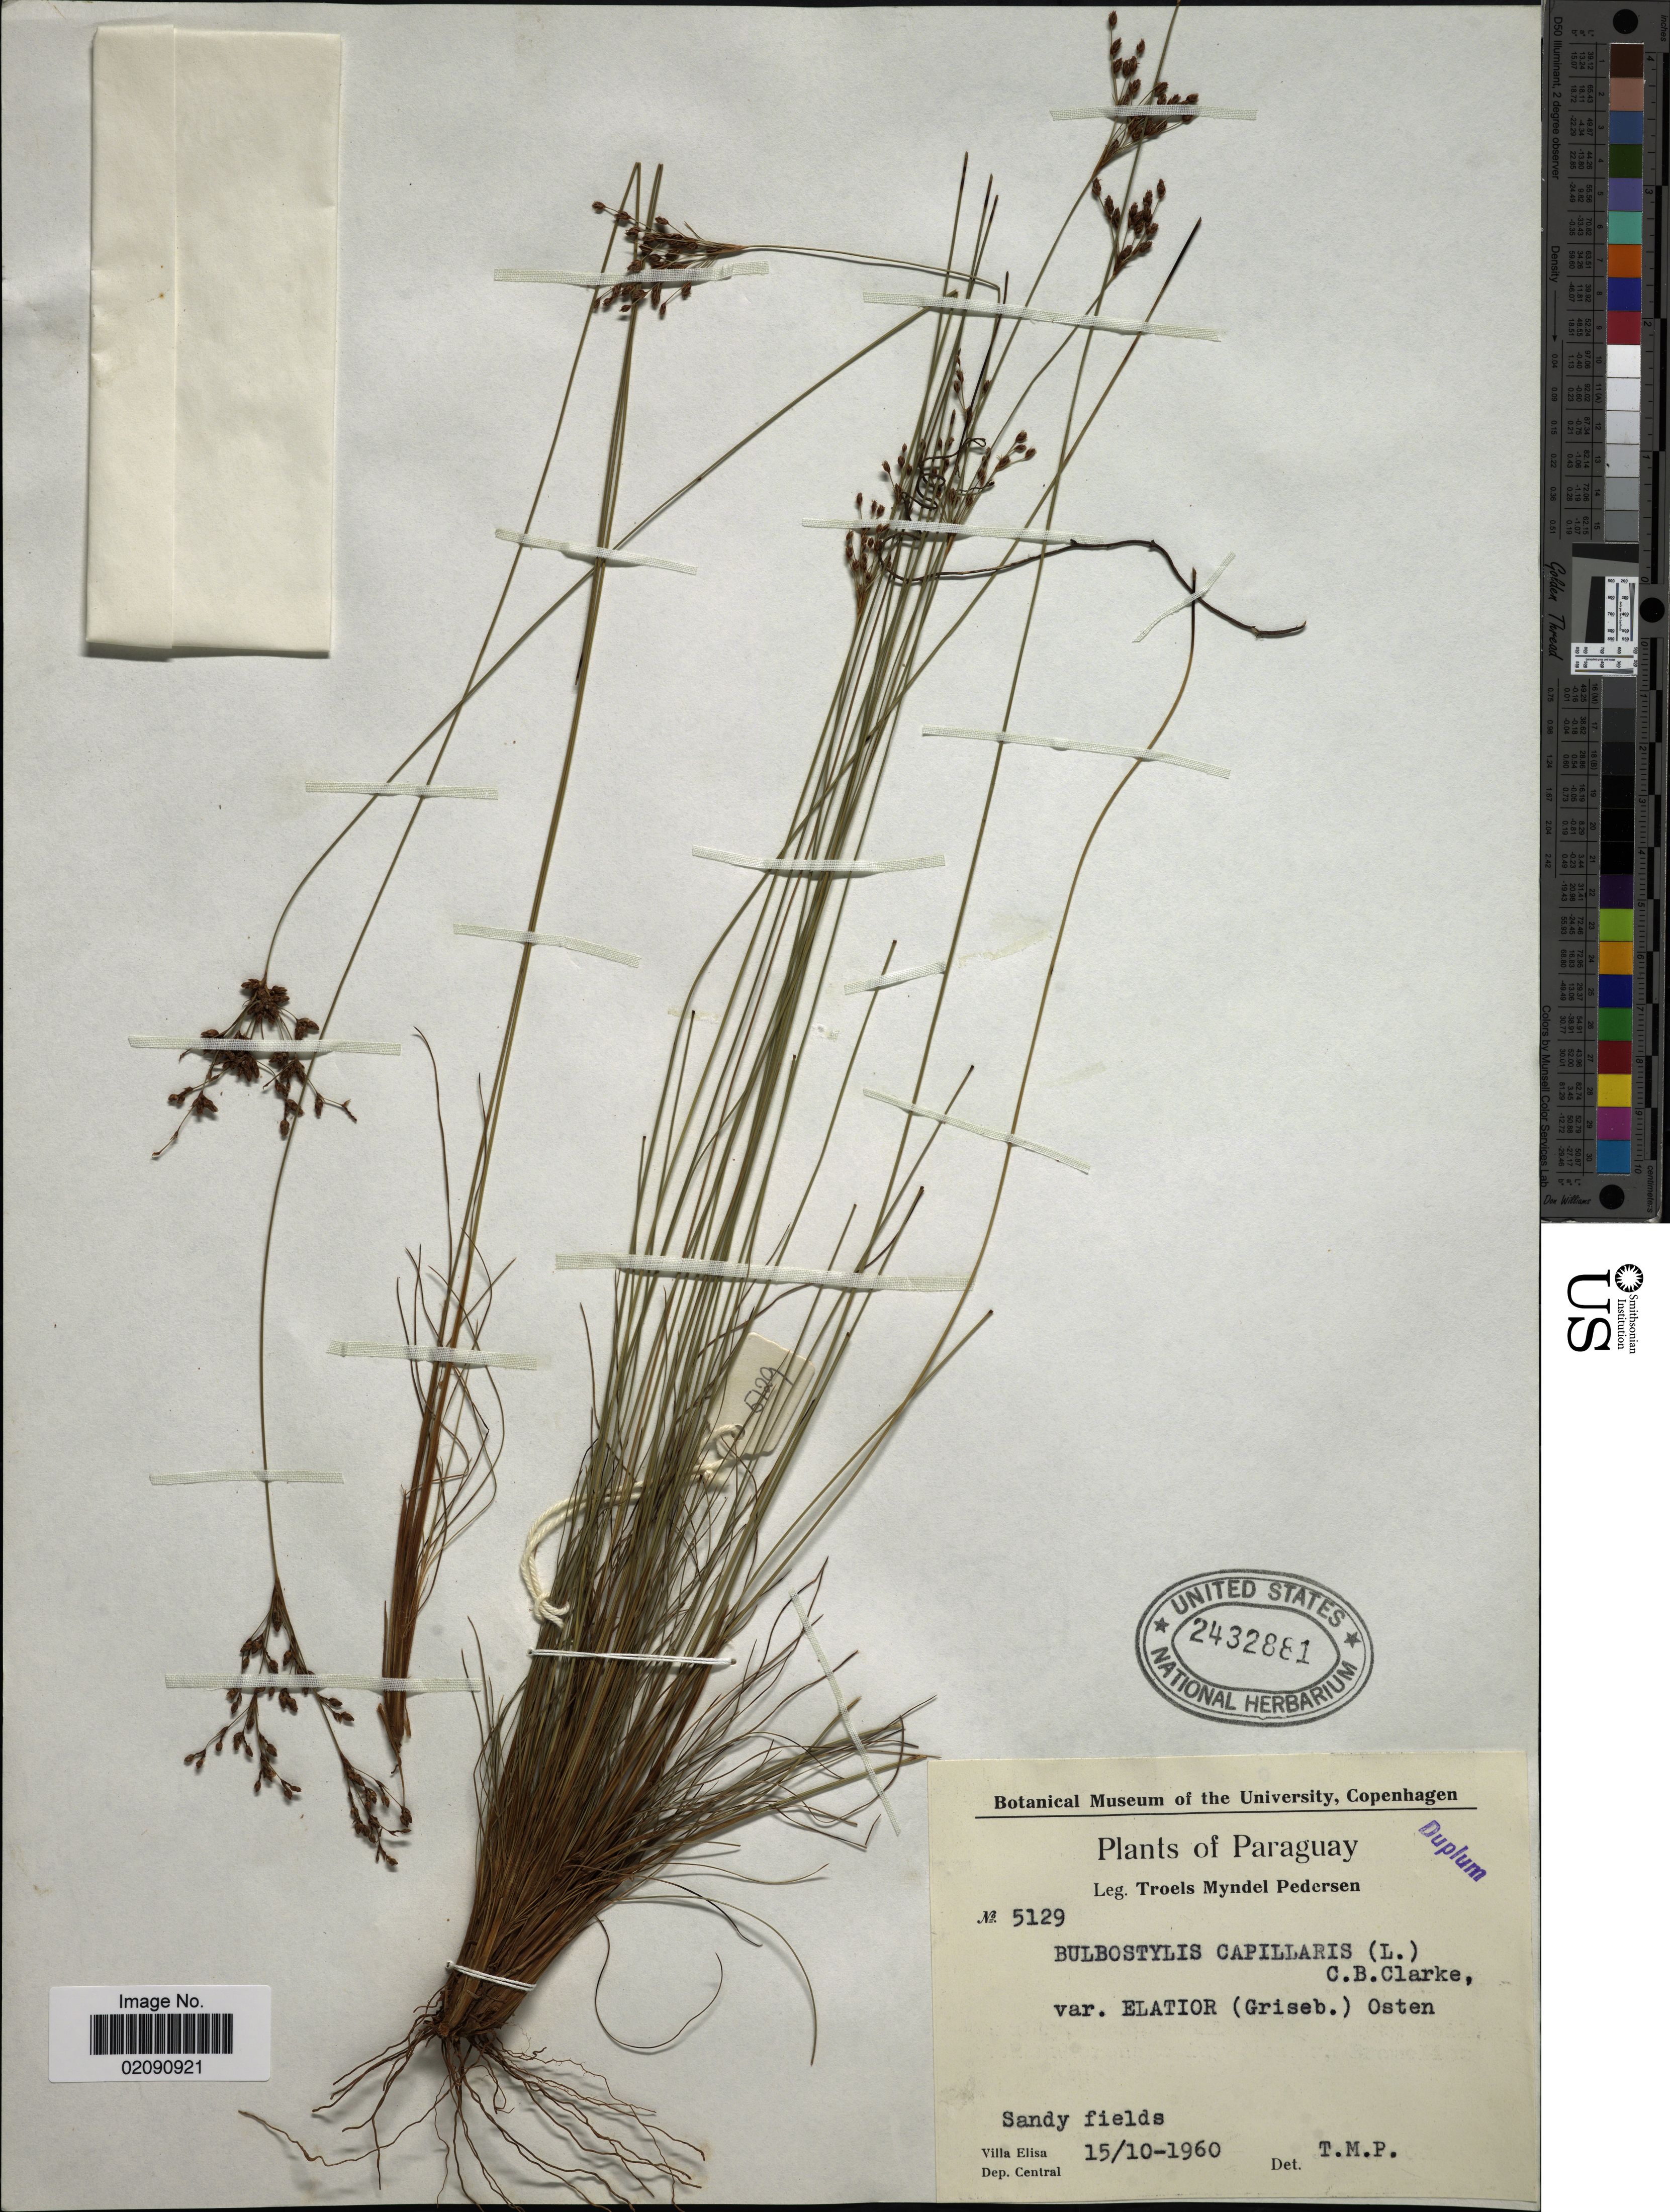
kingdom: Plantae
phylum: Tracheophyta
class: Liliopsida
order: Poales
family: Cyperaceae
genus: Bulbostylis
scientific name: Bulbostylis sp.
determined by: Maciel-Silva, J. F.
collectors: T. Pederson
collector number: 5129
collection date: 1960-10-15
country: Paraguay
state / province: Central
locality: Sandy fields, Villa Elisa.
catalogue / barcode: US 2432881